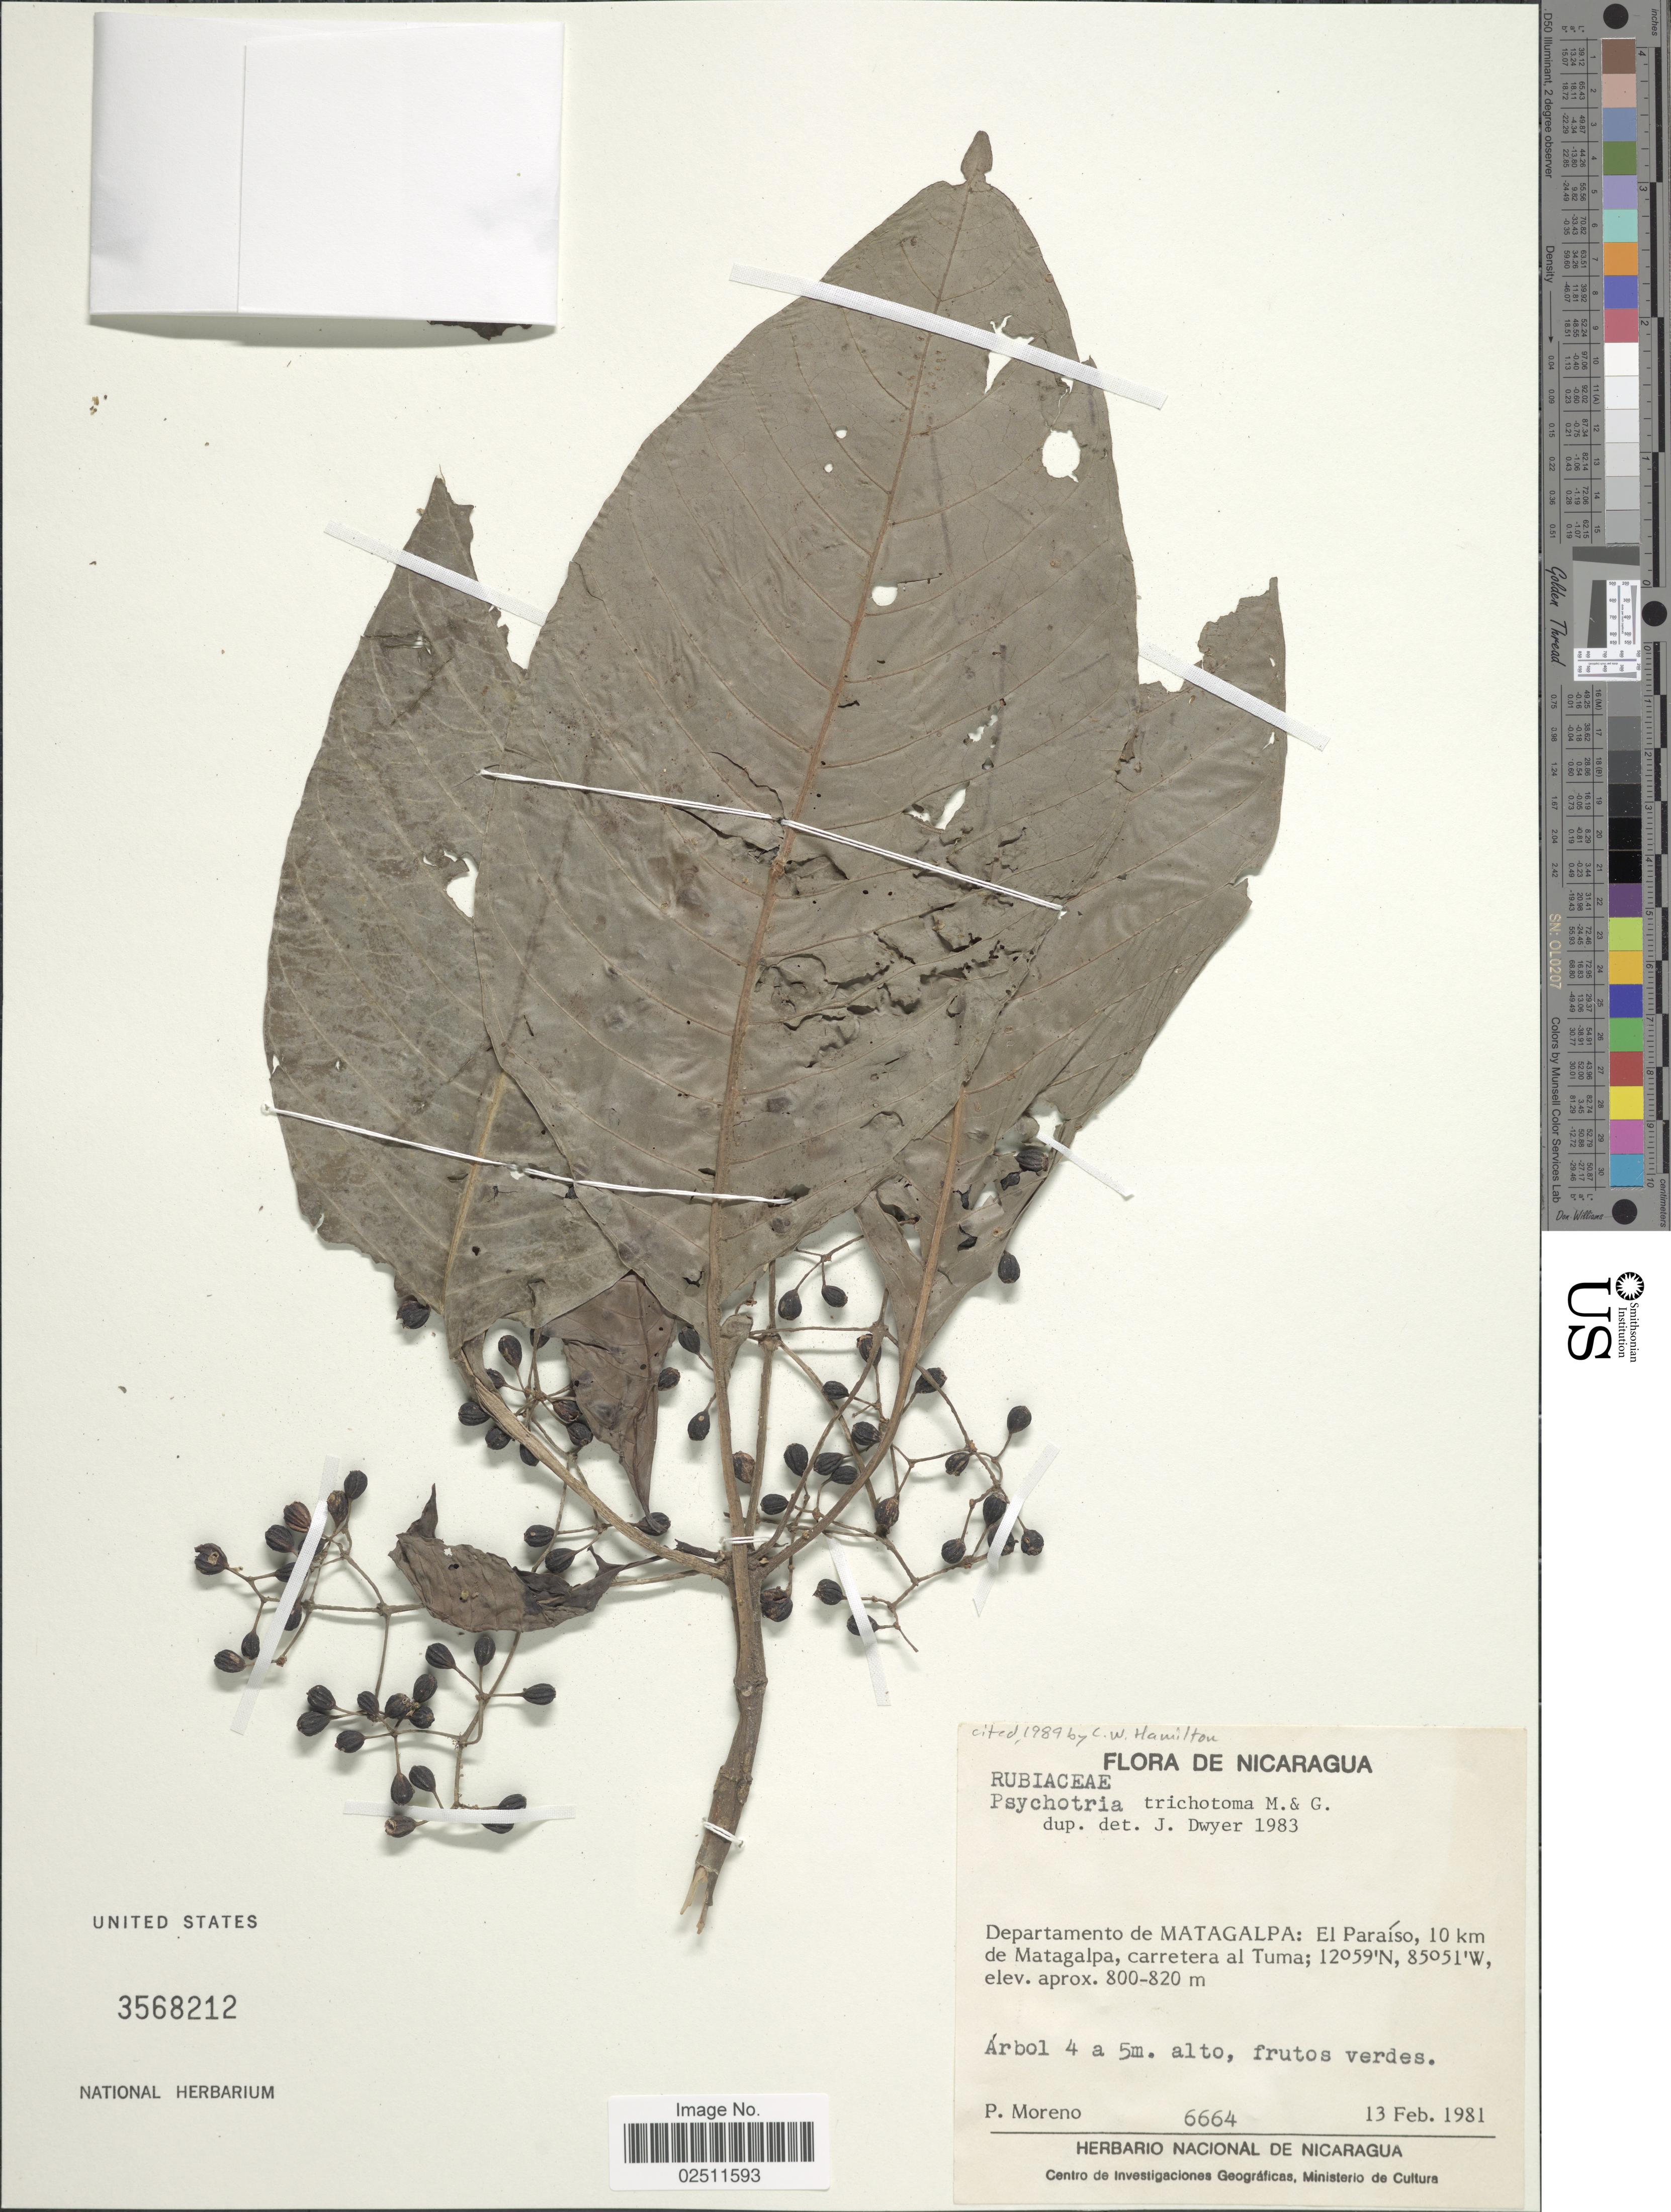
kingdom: Plantae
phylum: Tracheophyta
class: Magnoliopsida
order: Gentianales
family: Rubiaceae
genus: Psychotria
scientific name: Psychotria trichotoma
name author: M. Martens & Galeotti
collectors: P. Moreno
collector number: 6664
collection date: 1981-02-13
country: Nicaragua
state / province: Matagalpa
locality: Departamento de Matagalpa; El Paraíso, 10 km de Matagalpa, carretera al Tuma.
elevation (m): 800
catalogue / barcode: US 3568212